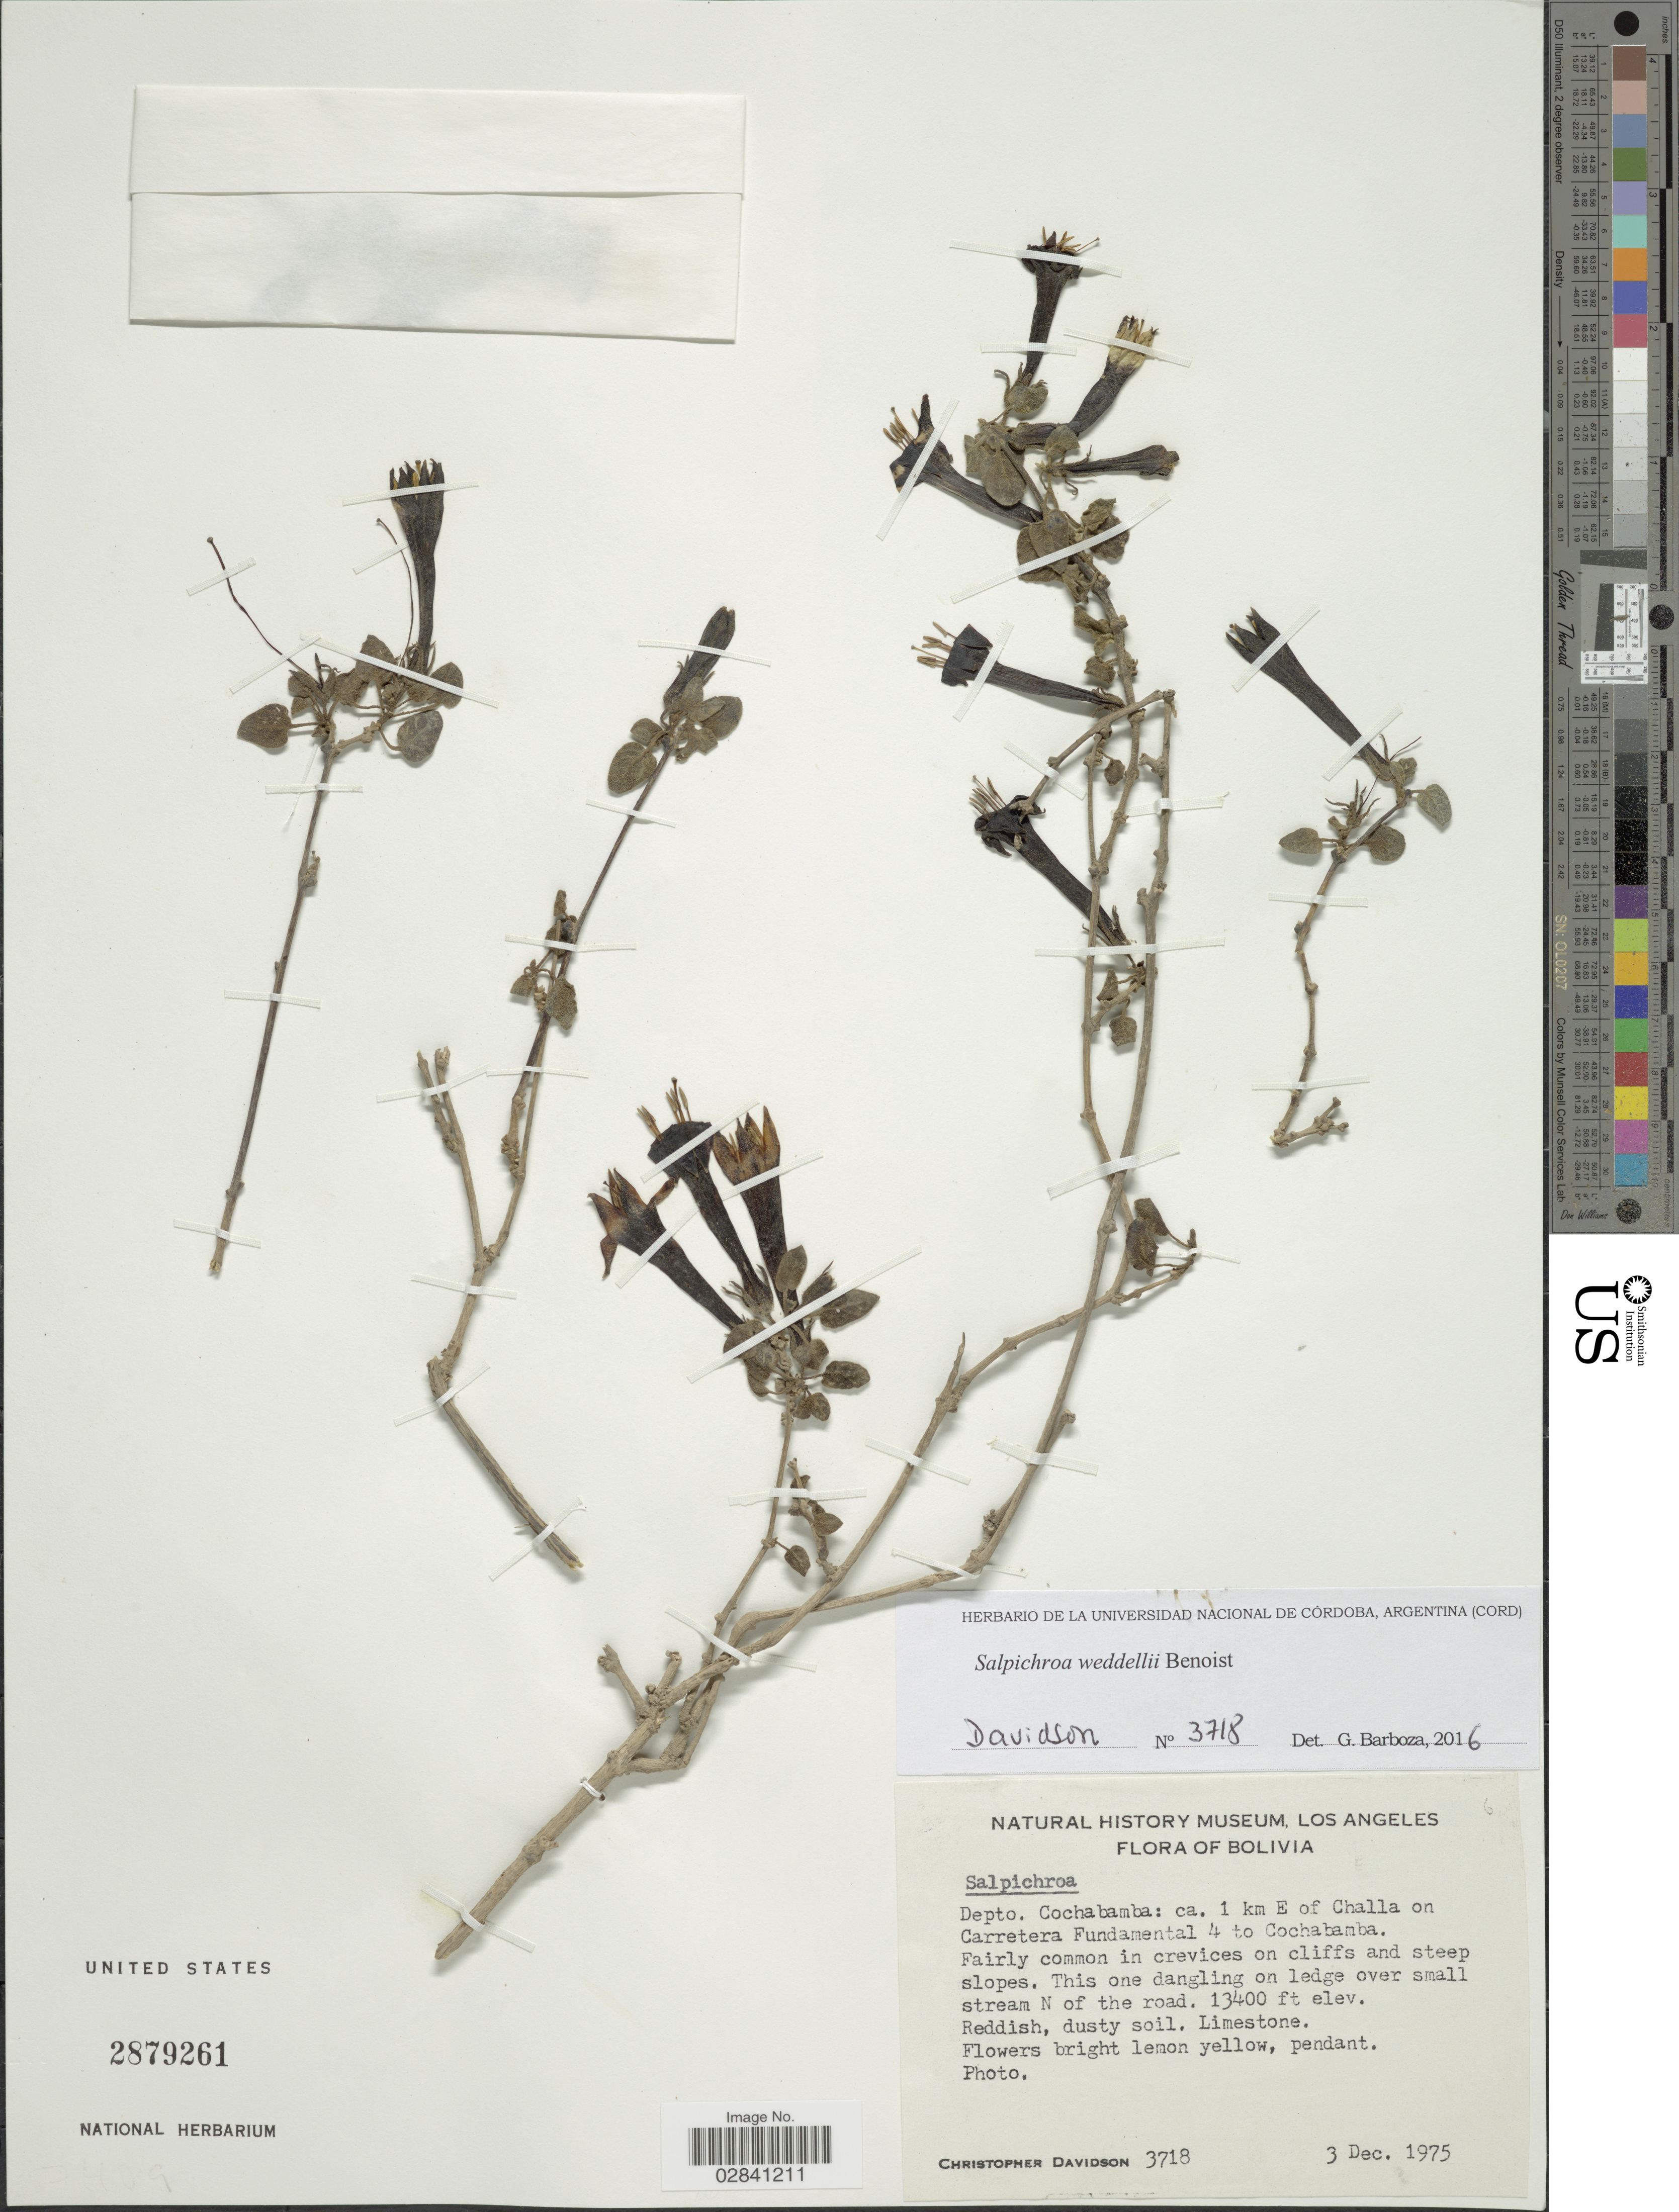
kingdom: Plantae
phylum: Tracheophyta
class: Magnoliopsida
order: Solanales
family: Solanaceae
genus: Salpichroa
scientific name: Salpichroa glandulosa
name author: (Hook.) Miers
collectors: C. Davidson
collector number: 3718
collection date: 1975-12-03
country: Bolivia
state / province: Cochabamba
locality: Depto. Cochabamba: ca. 1 km E of Challa on Carretera Fundamental 4 to Cochabamba.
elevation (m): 4084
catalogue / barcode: US 2879261